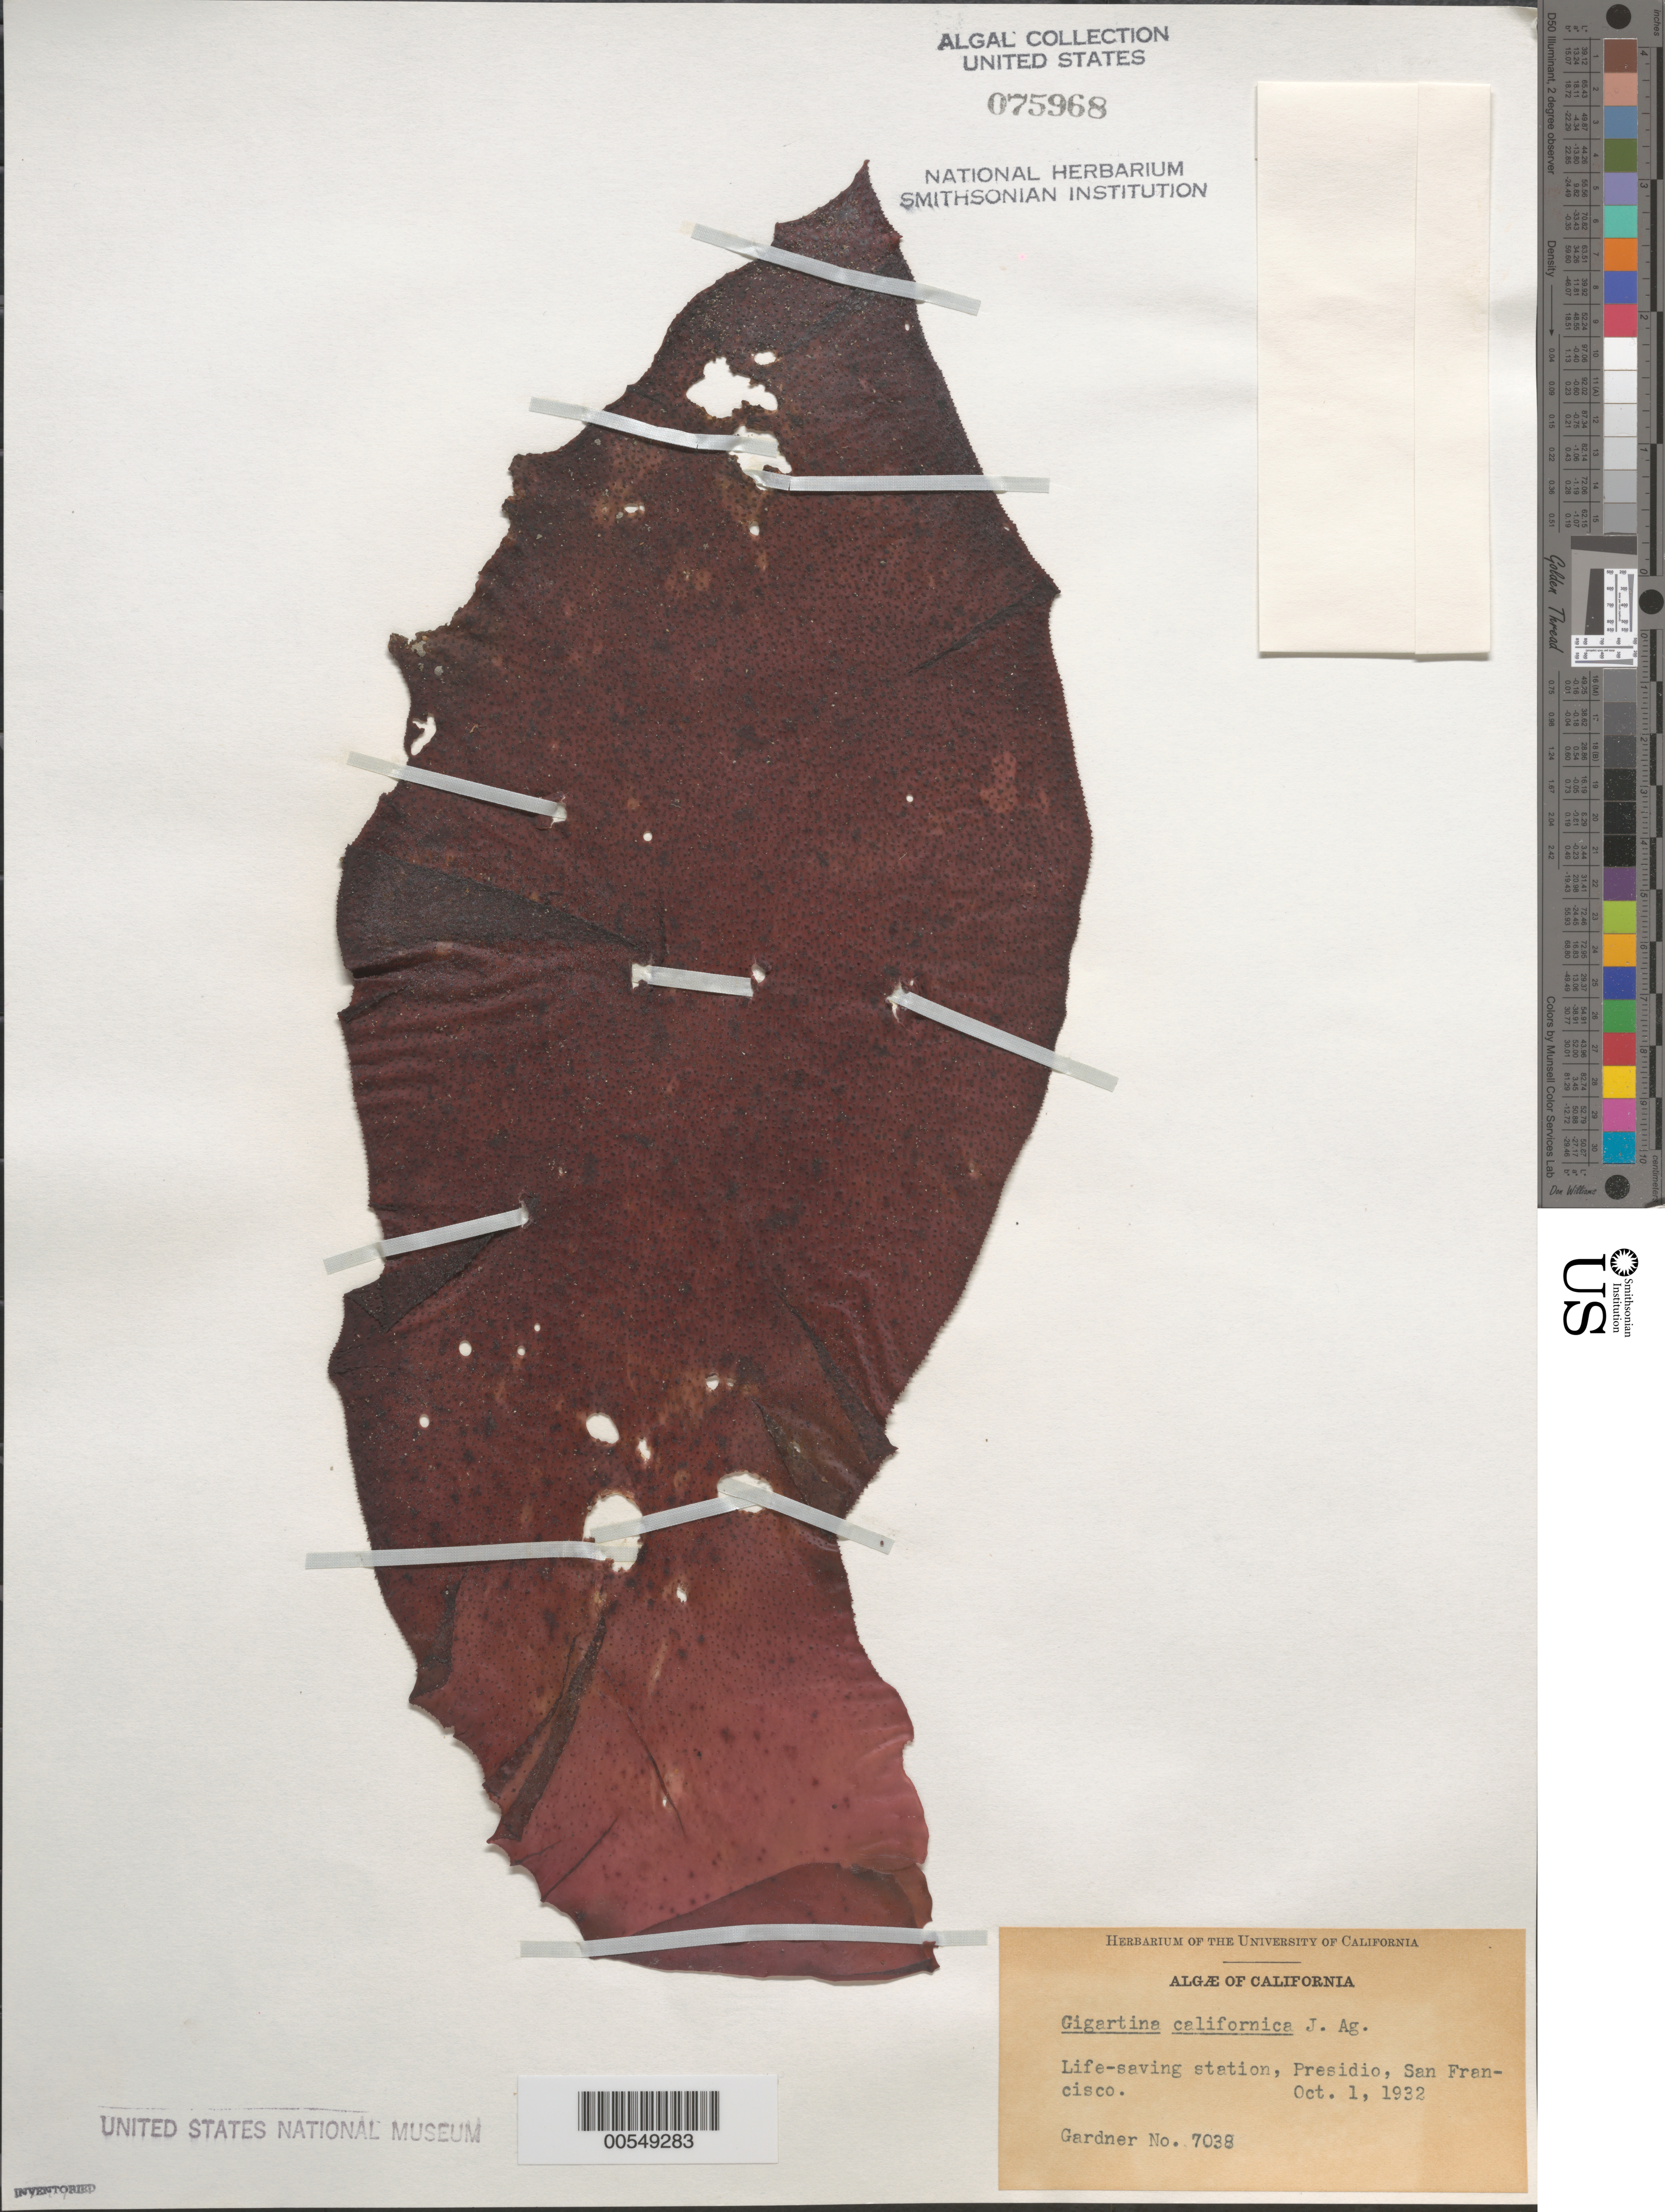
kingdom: Plantae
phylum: Rhodophyta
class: Florideophyceae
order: Gigartinales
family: Gigartinaceae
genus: Chondracanthus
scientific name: Chondracanthus corymbiferus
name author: (Kütz.) Guiry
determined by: Algae name updating Project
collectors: N. Gardner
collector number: NLG 7038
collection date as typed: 01 Oct 1932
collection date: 1932-10-01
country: United States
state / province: California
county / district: San Francisco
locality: San Francisco, Presidio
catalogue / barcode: US 75968